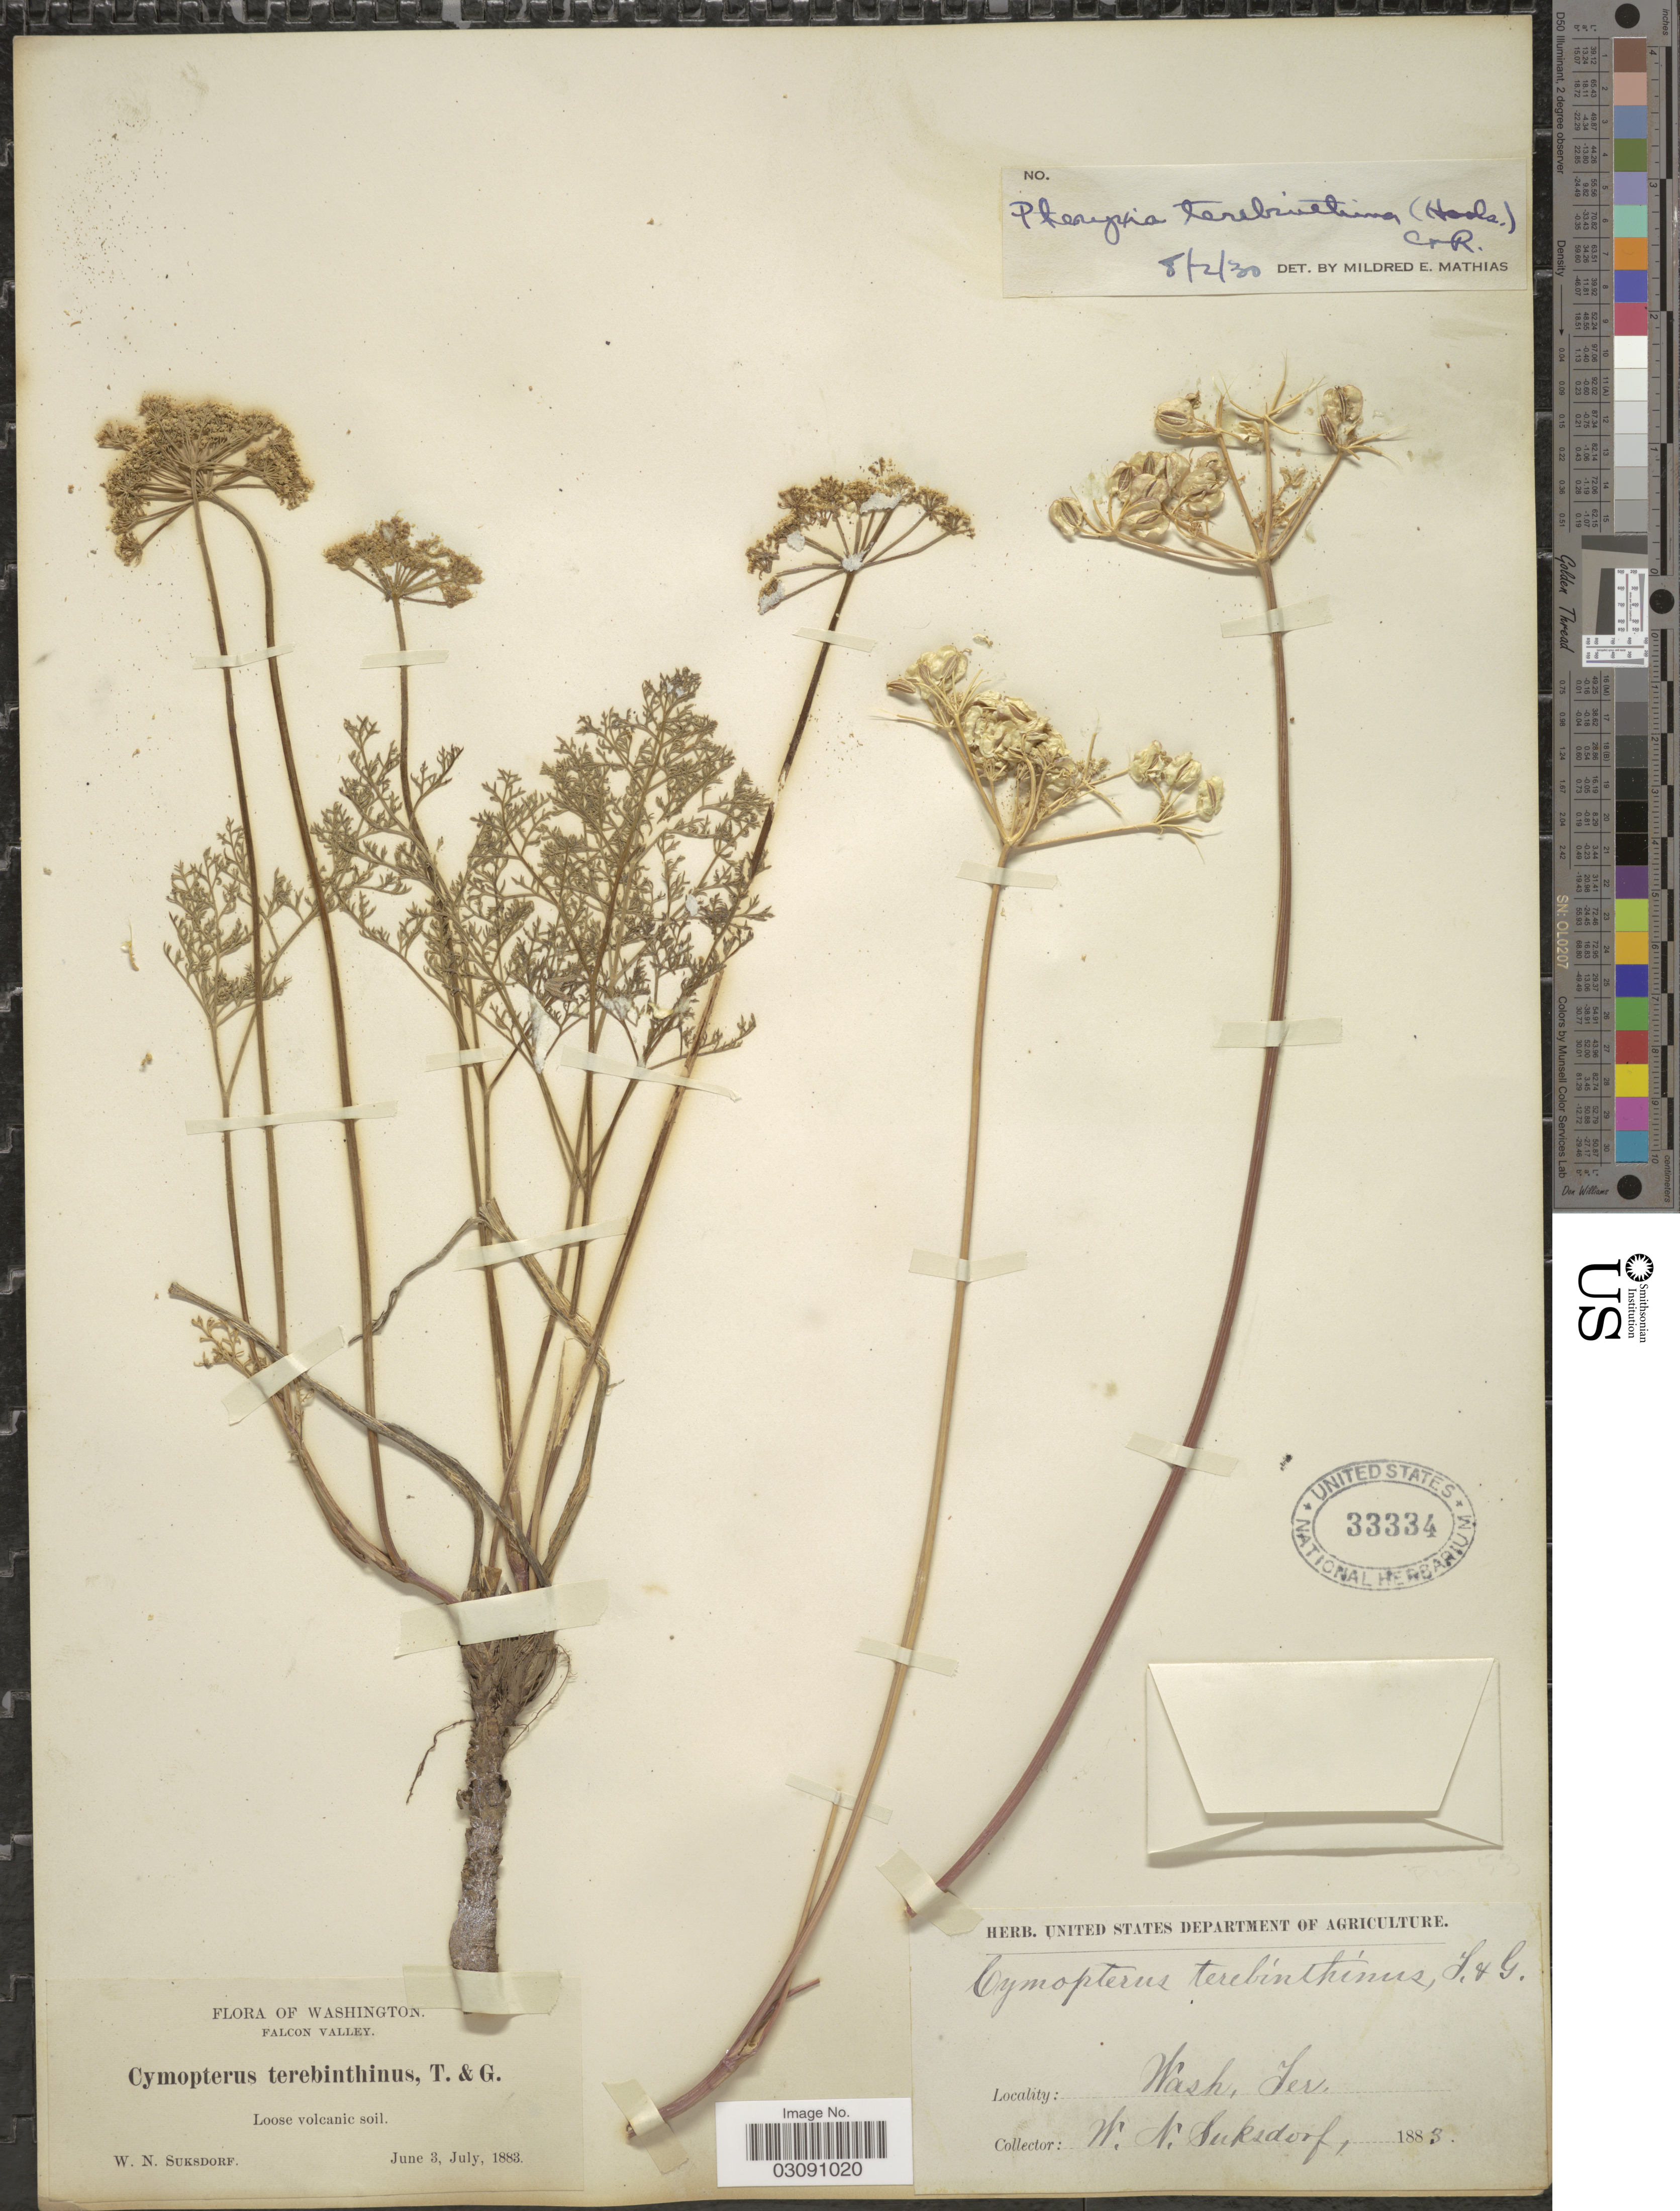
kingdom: Plantae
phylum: Tracheophyta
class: Magnoliopsida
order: Apiales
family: Apiaceae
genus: Pteryxia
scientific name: Pteryxia terebinthina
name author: (Hook.) J.M. Coult. & Rose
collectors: W. N. Suksdorf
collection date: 1883-06-03/1883-07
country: United States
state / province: Washington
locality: Falcon Valley.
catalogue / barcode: US 33334